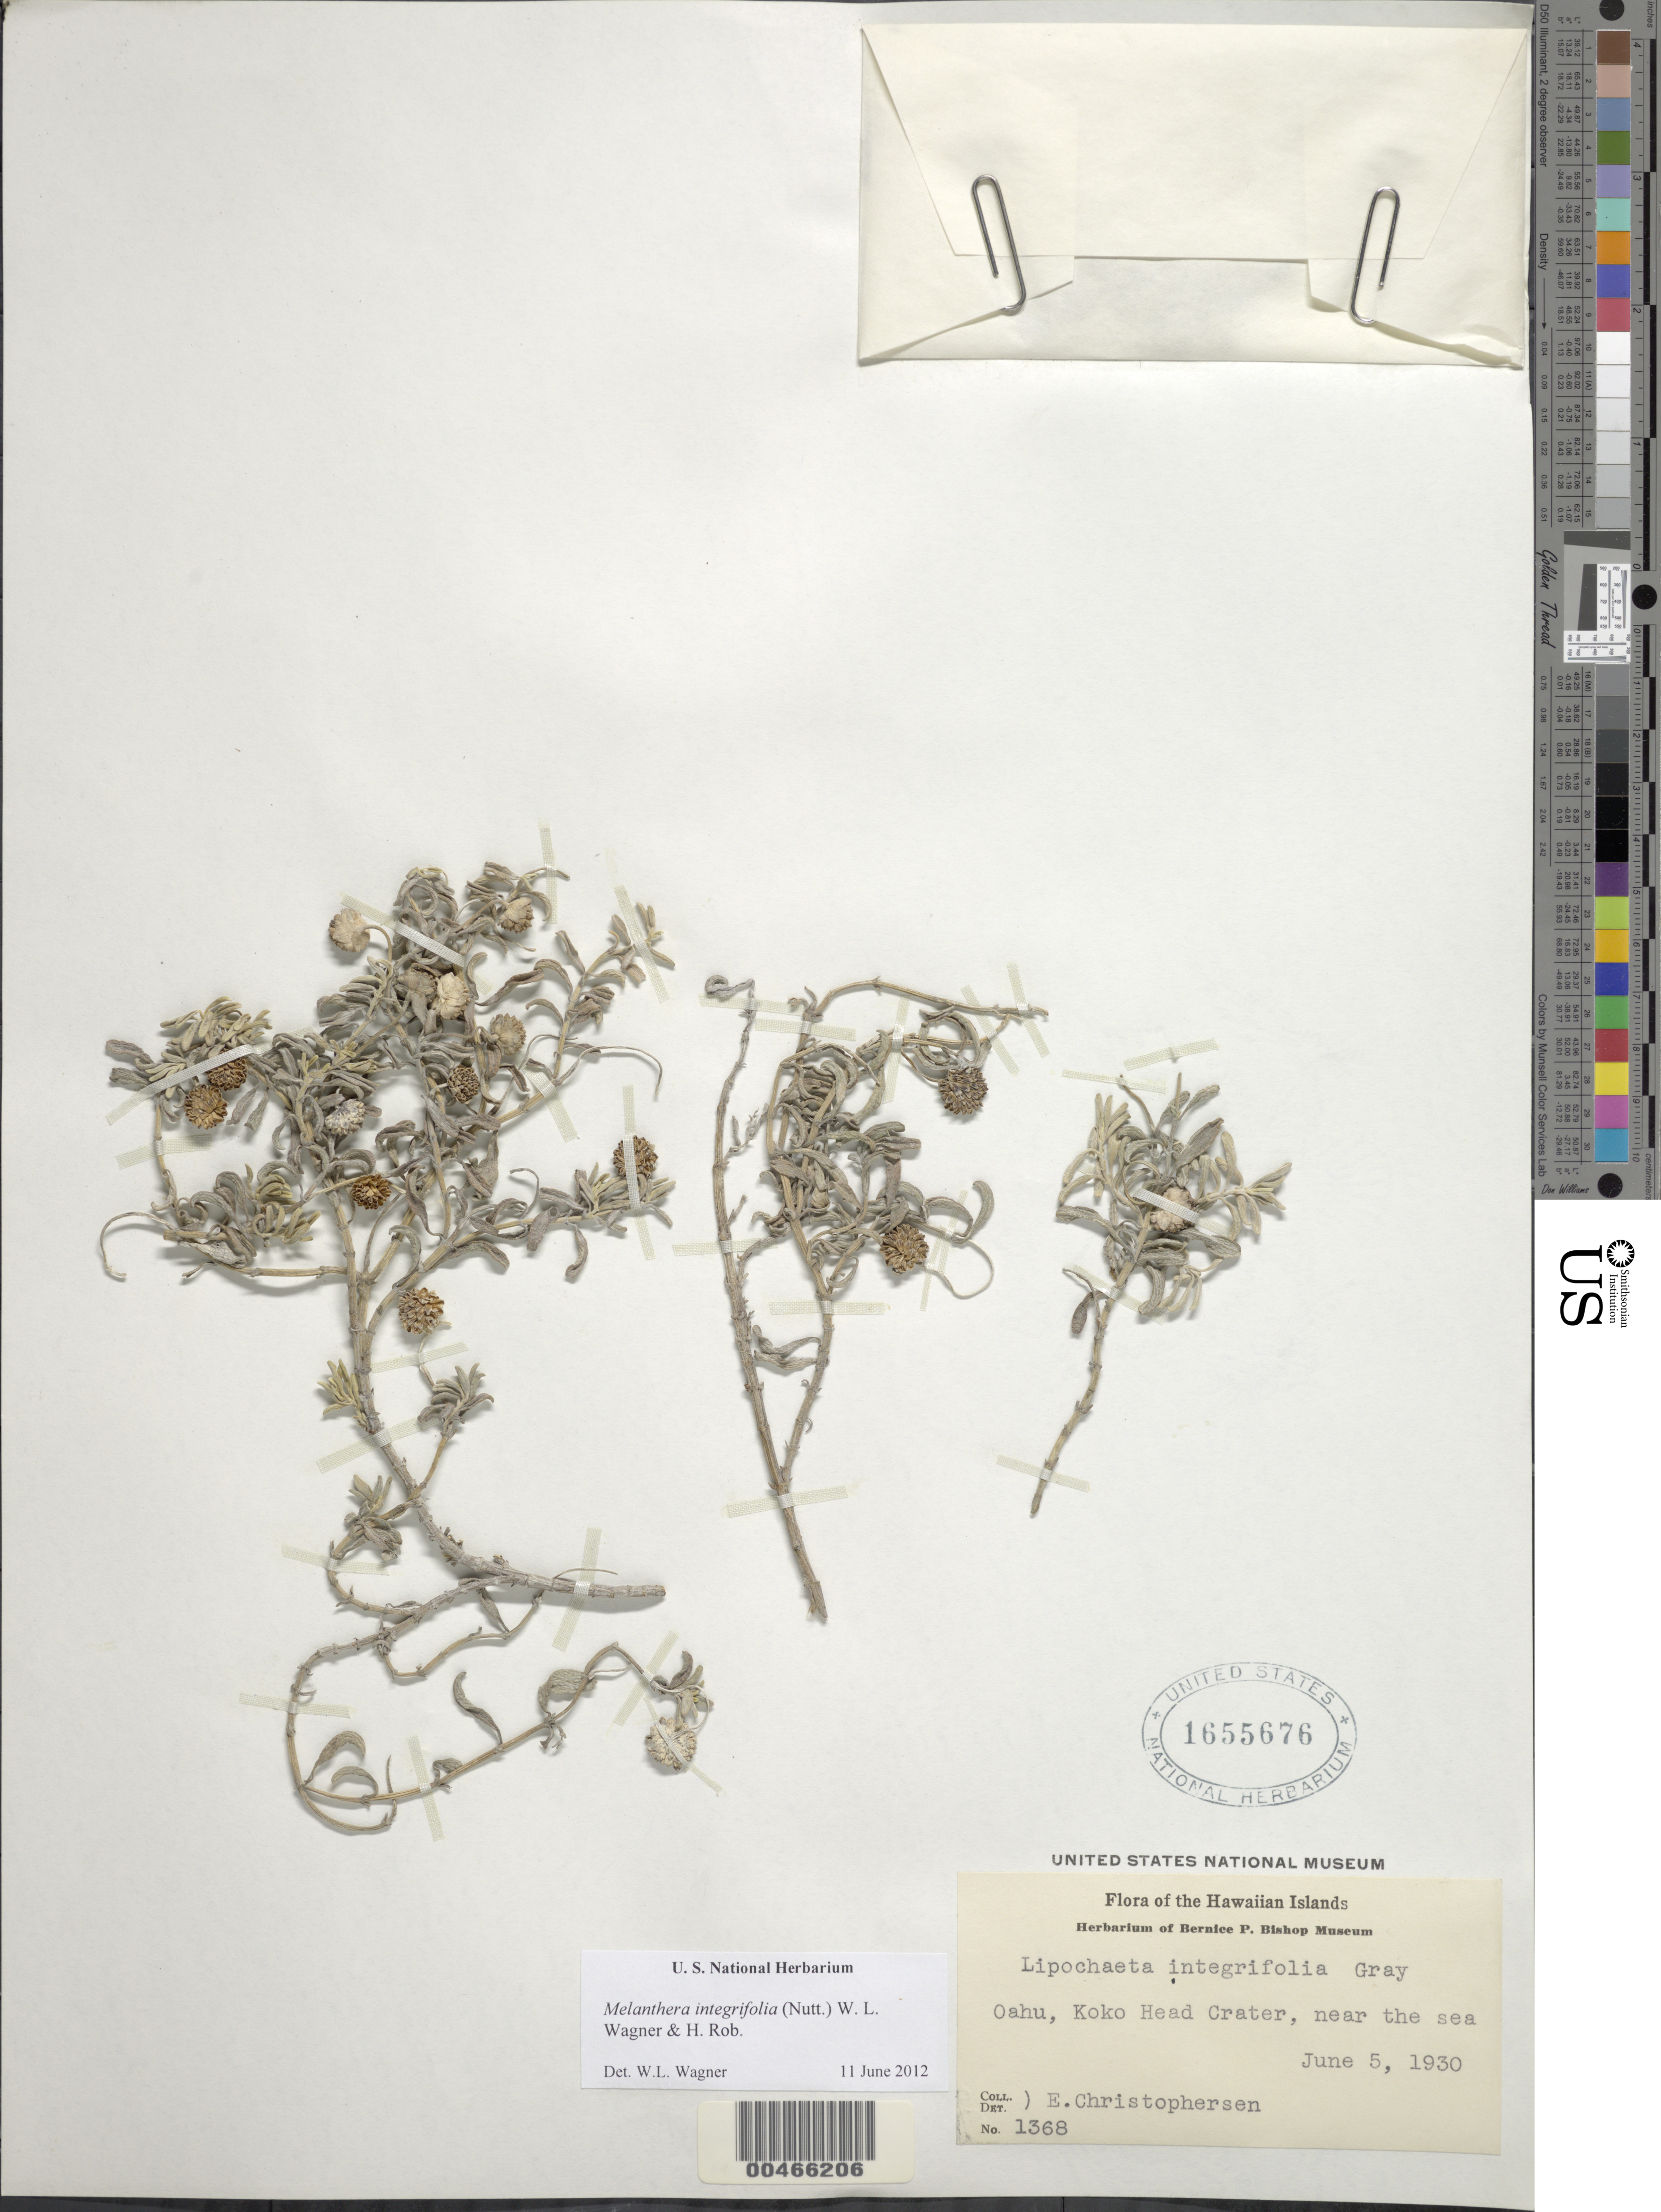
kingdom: Plantae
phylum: Tracheophyta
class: Magnoliopsida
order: Asterales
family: Asteraceae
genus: Wollastonia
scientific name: Wollastonia integrifolia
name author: (Nutt.) Orchard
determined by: Wagner, W. L., (BOT), Smithsonian Institution - National Museum of Natural History (UNITED STATES)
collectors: E. Christophersen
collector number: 1368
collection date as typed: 5 Jun 1930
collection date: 1930-06-05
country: United States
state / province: Hawaii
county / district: Honolulu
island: Oahu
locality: Koko Head Crater, near the sea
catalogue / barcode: US 1655676